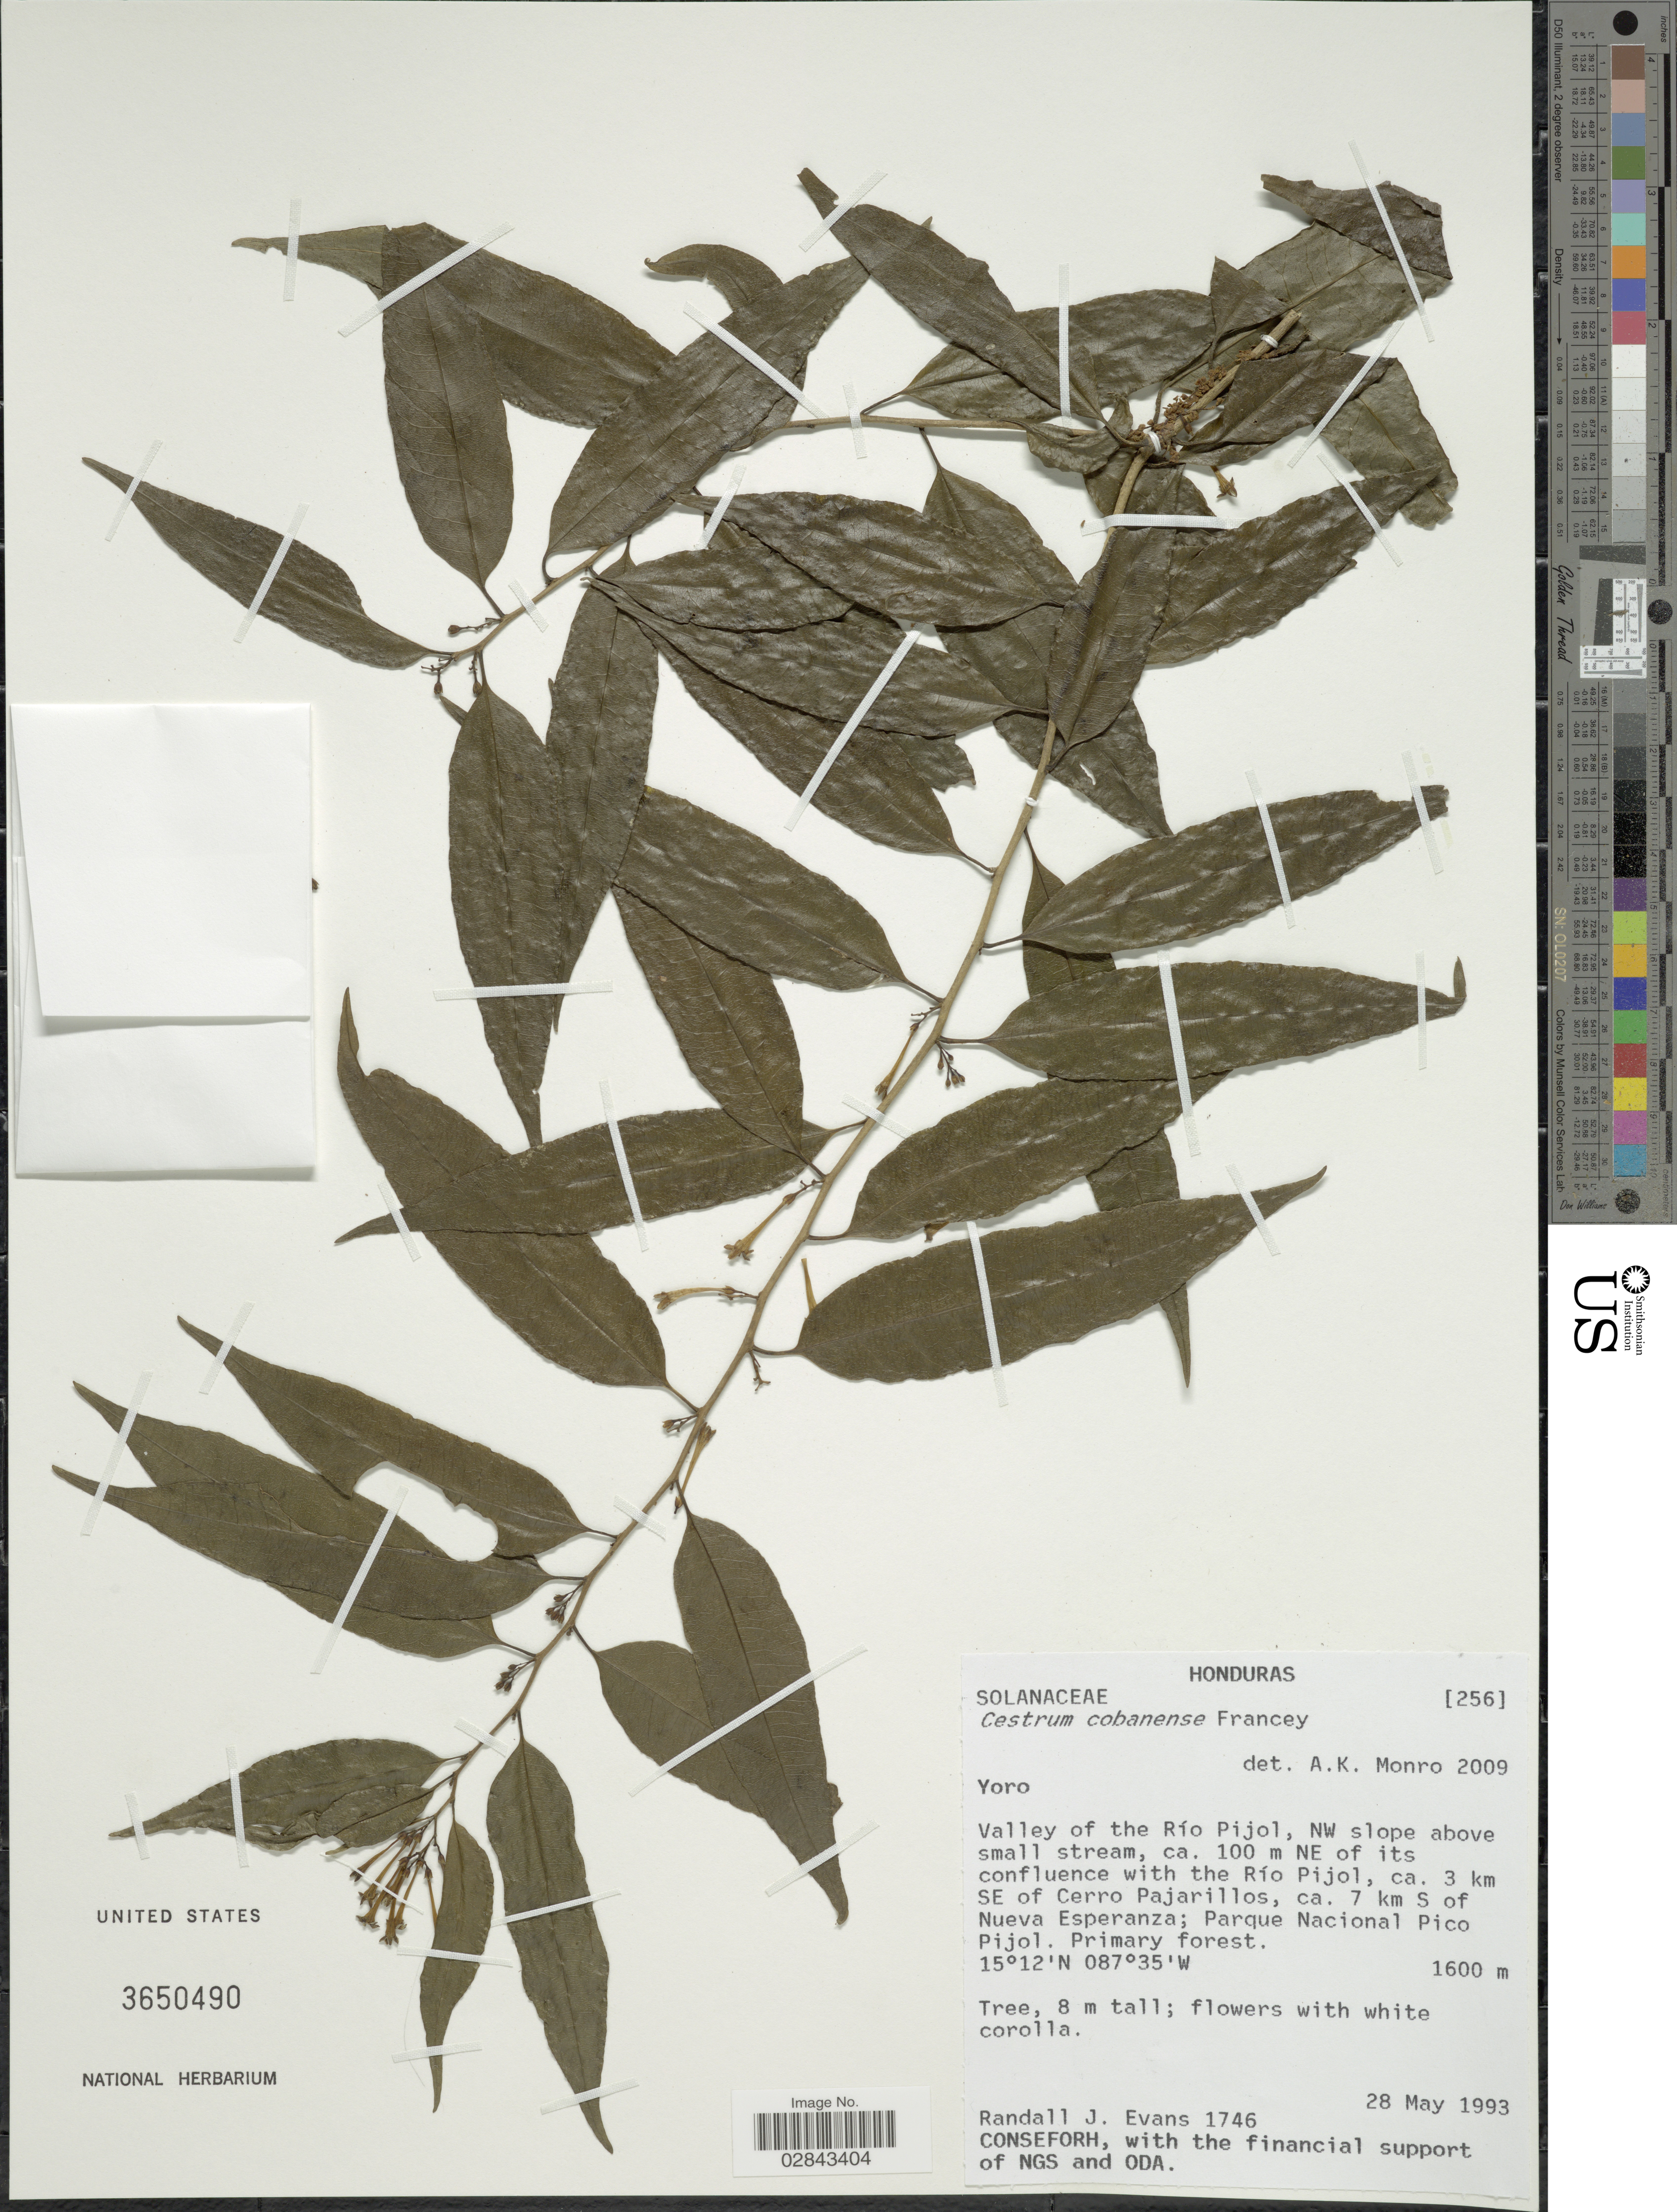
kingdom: Plantae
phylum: Tracheophyta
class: Magnoliopsida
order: Solanales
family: Solanaceae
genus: Cestrum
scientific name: Cestrum cobanense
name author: Francey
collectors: R. J. Evans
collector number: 1746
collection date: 1993-05-28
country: Honduras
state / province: Yoro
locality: Valley of the Río Pijol, NW slope above small stream, ca. 100 m NE of its confluence with the Río Pijol, ca. 3 km SE of Cerro Pajarillos, ca. 7 km S of Nueva Esperanza; Parque Nacional Pico Pijol.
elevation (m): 1600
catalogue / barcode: US 3650490